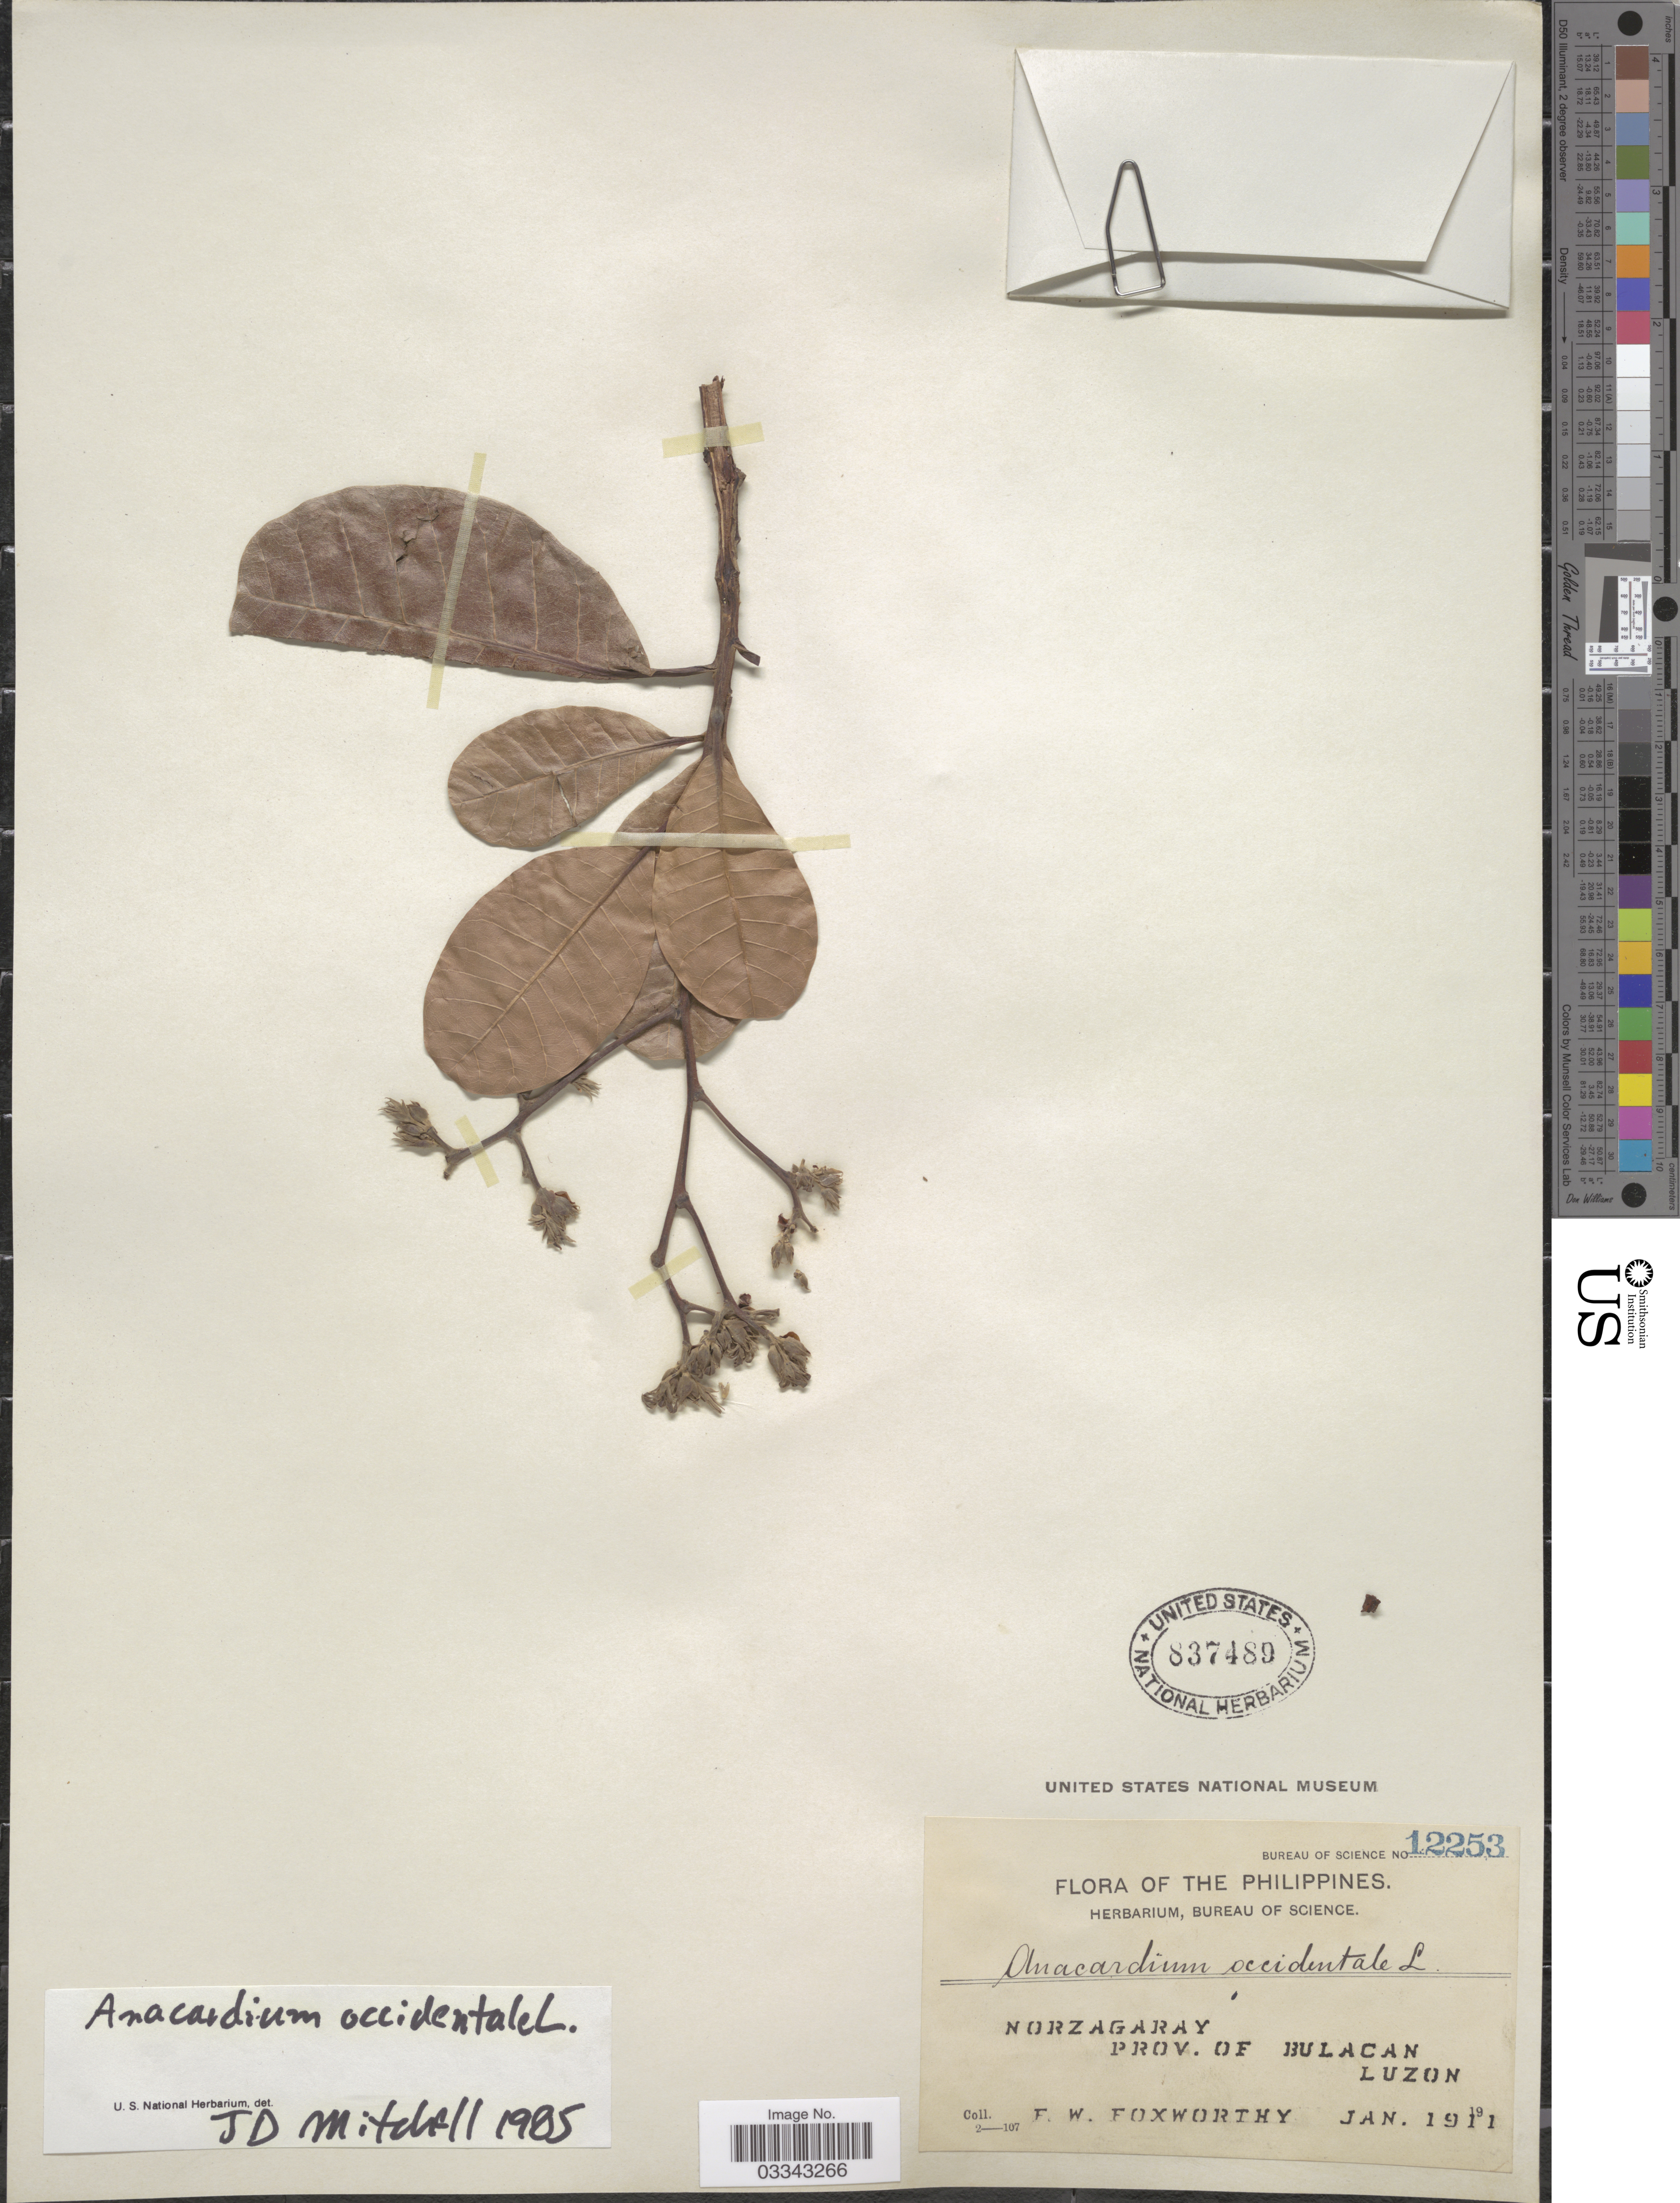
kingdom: Plantae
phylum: Tracheophyta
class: Magnoliopsida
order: Sapindales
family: Anacardiaceae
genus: Anacardium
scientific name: Anacardium occidentale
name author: L.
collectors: F. W. Foxworthy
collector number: Bureau of Science 12253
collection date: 1911-01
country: Philippines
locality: Norzagary, Prov. of Bulacan, Luzon.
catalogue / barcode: US 837489